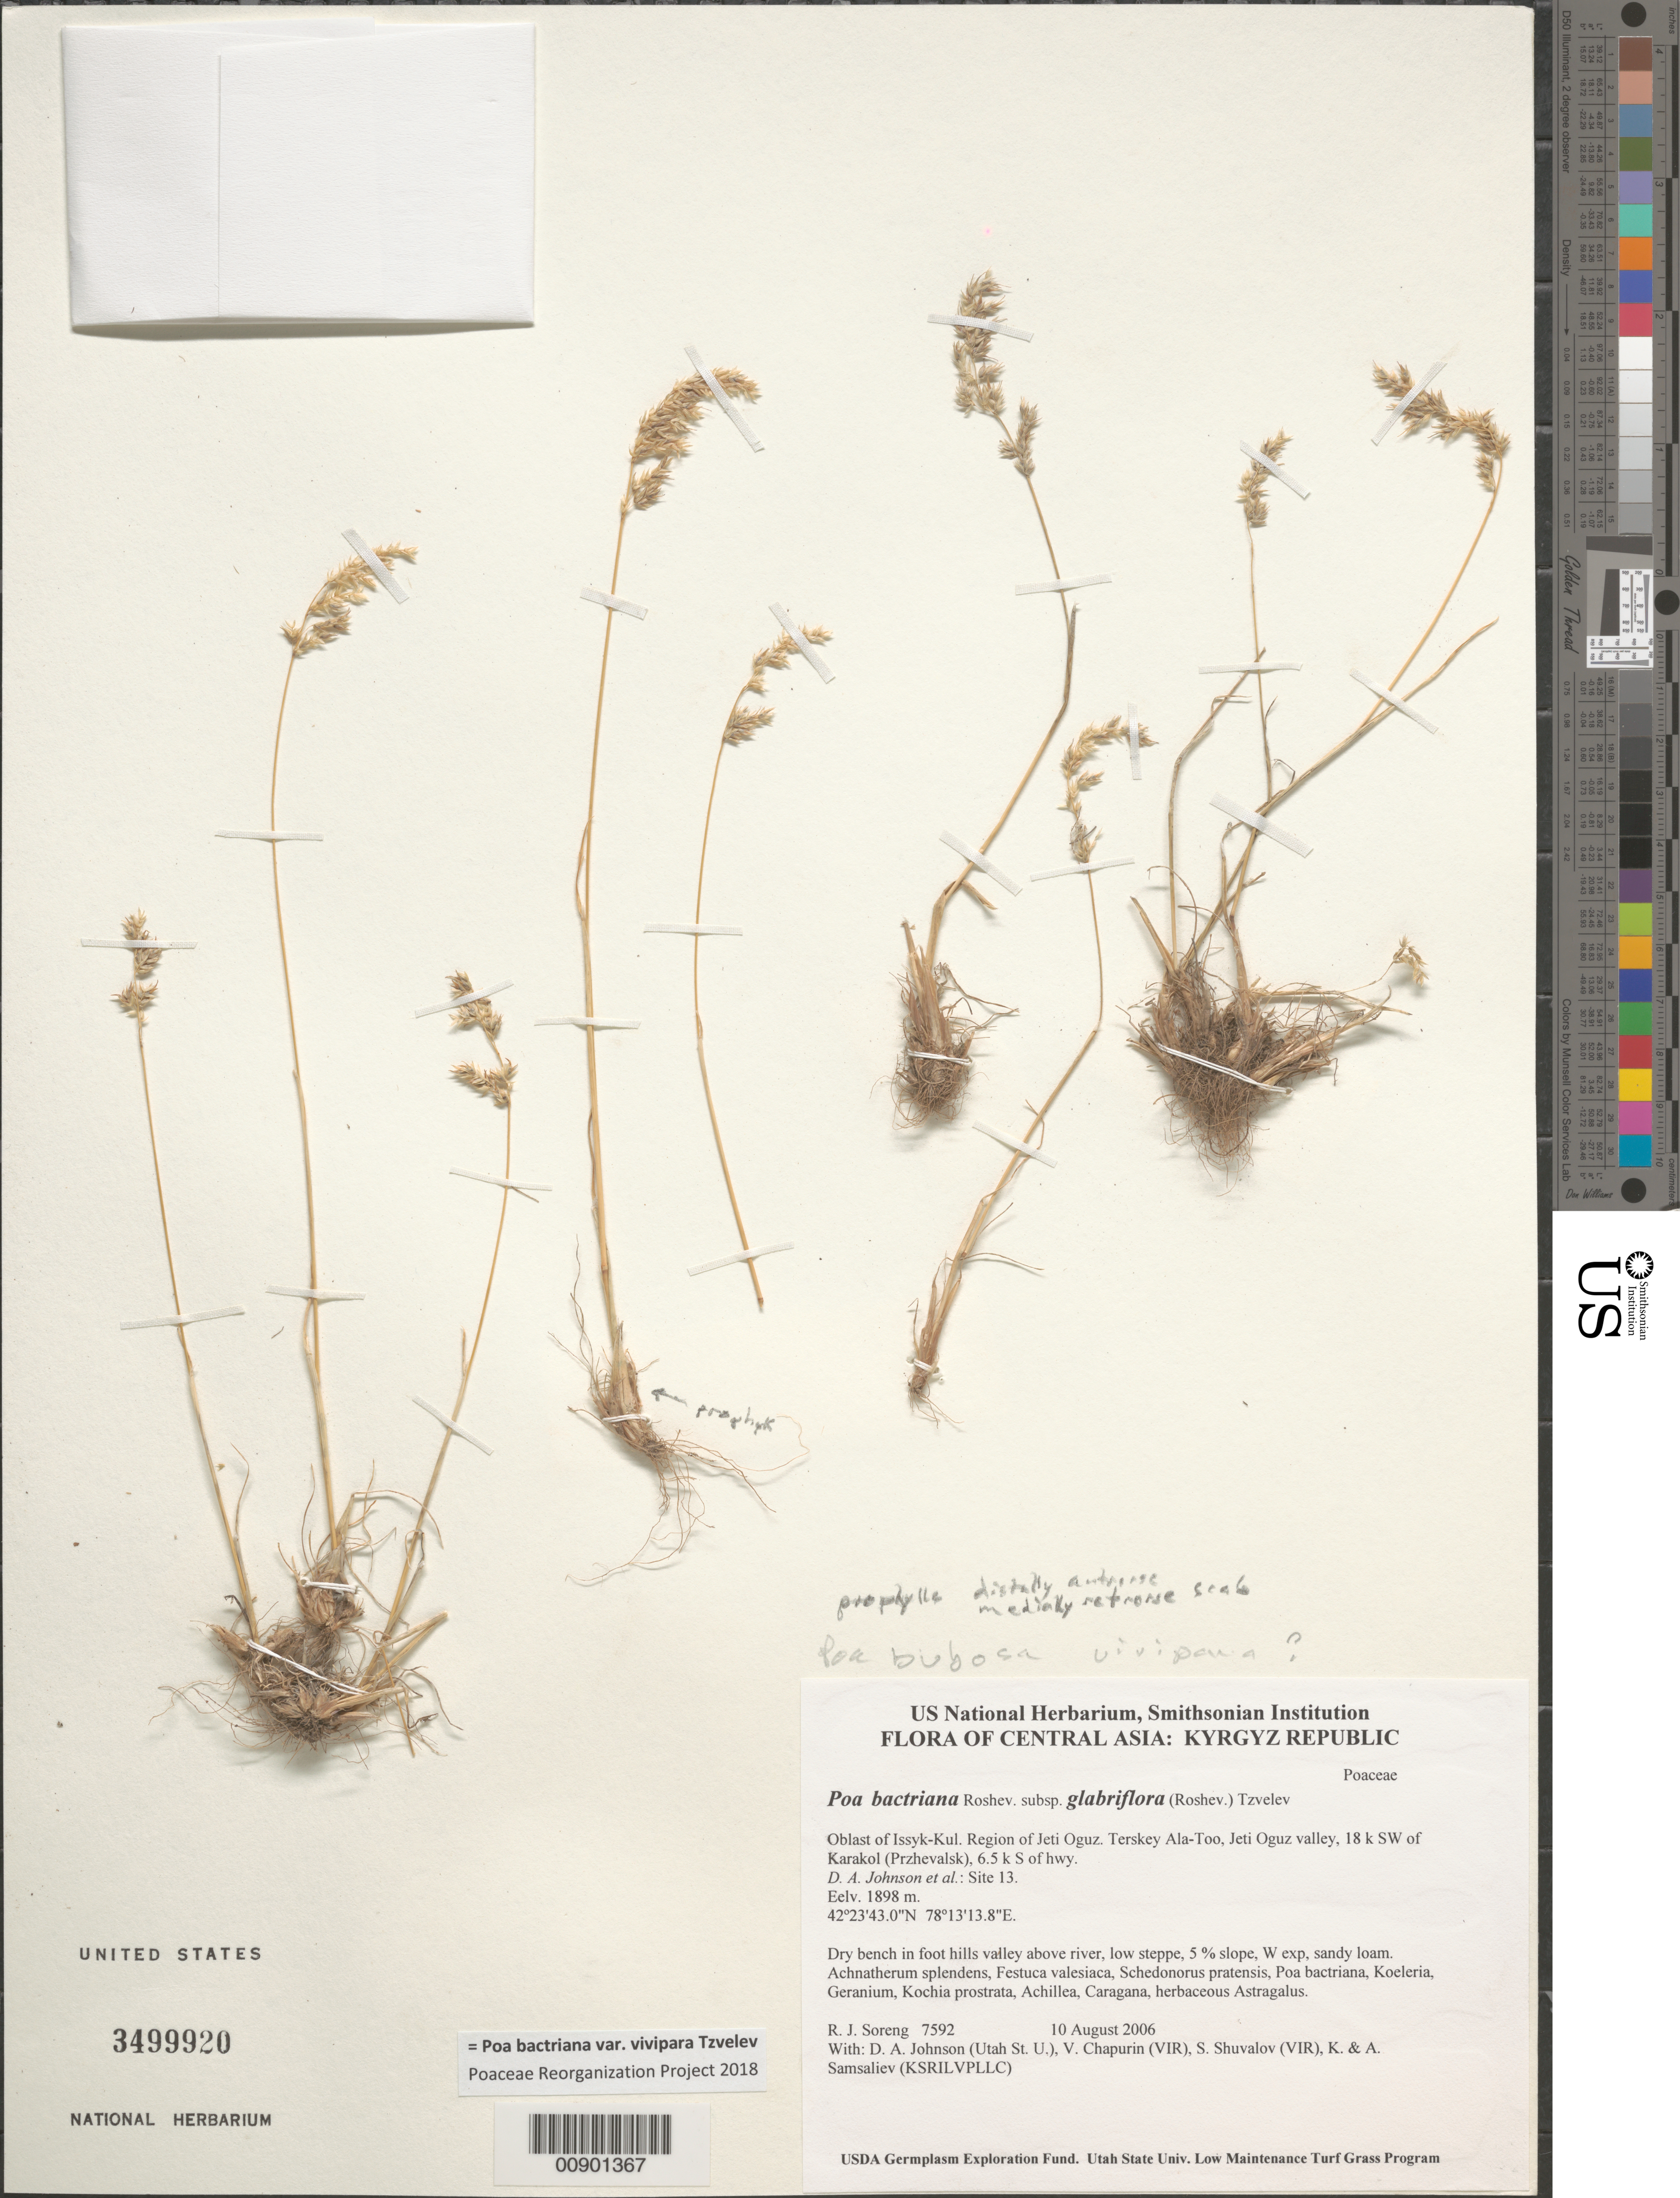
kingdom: Plantae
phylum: Tracheophyta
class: Liliopsida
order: Poales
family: Poaceae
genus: Poa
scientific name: Poa bulbosa subsp. bulbosa var. vivipara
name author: Koeler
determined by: Soreng, Robert J., Research Associate (BOT), Smithsonian Institution - National Museum of Natural History (UNITED STATES)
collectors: R. J. Soreng, D. Johnson, S. Shuvalov, V. Chapurin, K. Samsaliev & A. Samsaliev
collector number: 7592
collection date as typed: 10 Aug 2006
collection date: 2006-08-10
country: Kyrgyzstan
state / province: Ysyk-Kol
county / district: Jeti Oguz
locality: Terskey Ala-Too, Jeti Oguz valley, 18 km SW of Karakol (Przhevalsk), 6.5 km S of hwy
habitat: Dry bench in foot hills valley above river, low steppe, 5 % slope, W exp, sandy loam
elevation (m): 1898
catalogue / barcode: US 3499920